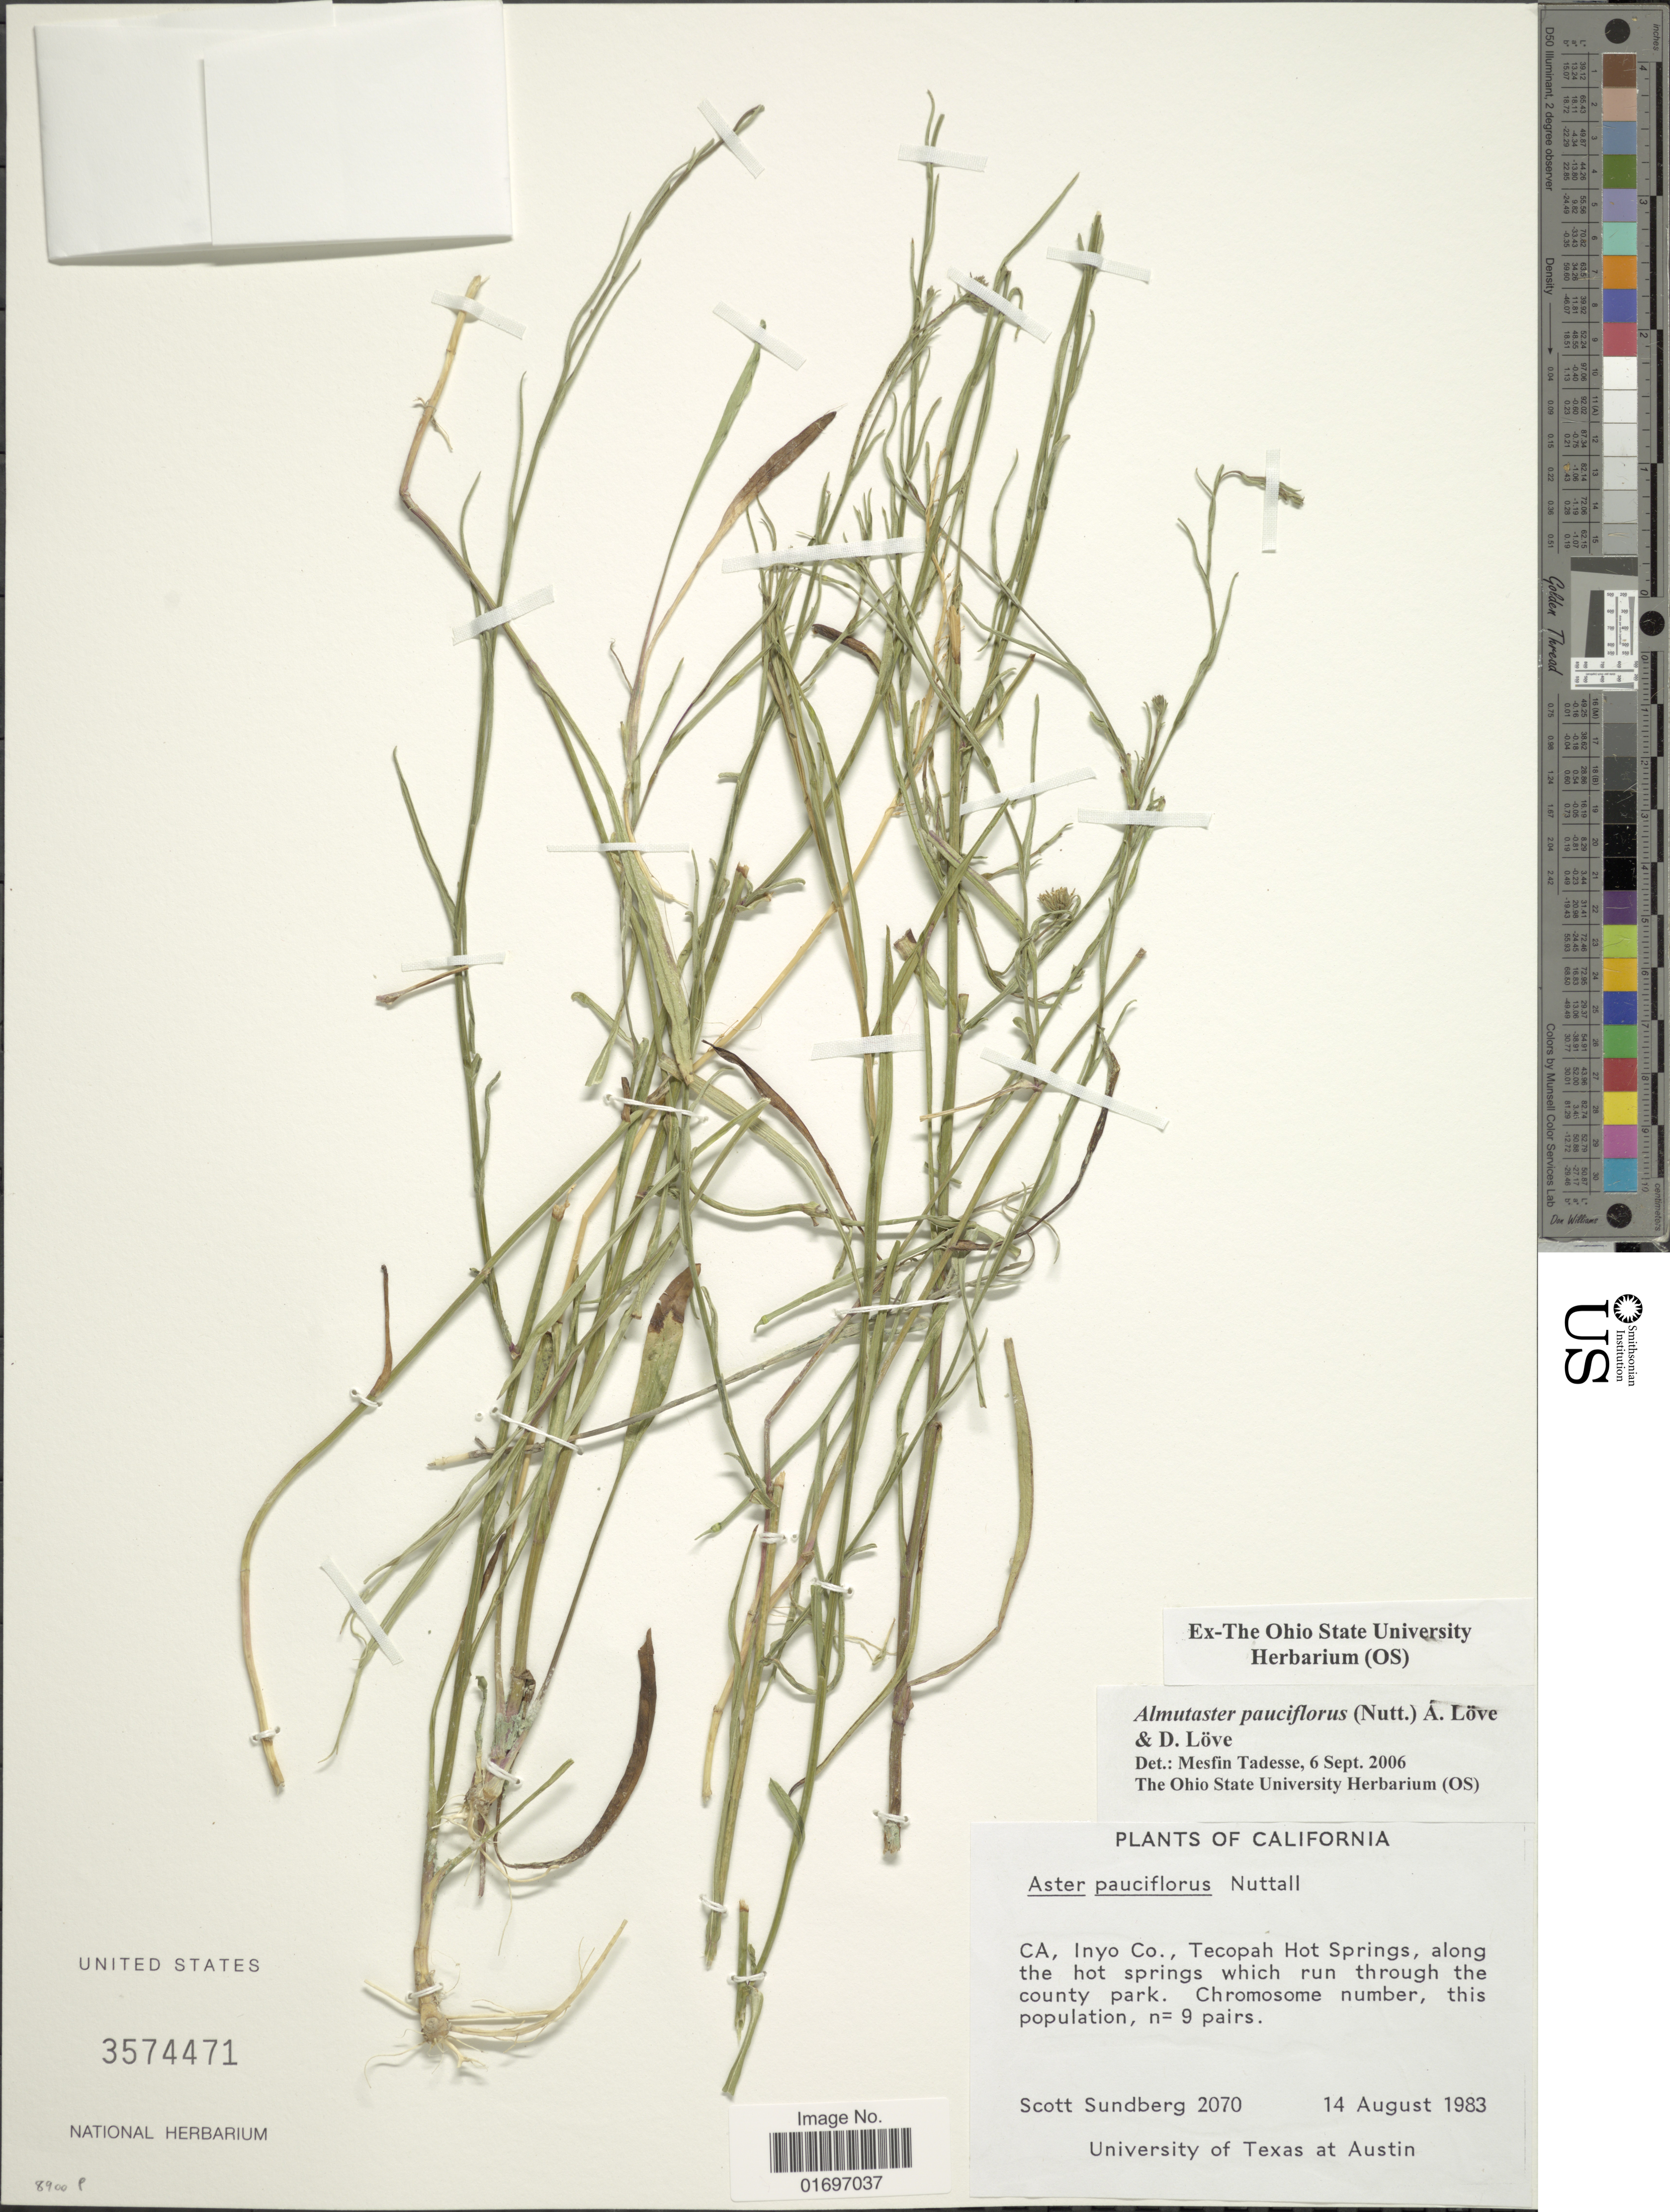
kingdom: Plantae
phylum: Tracheophyta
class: Magnoliopsida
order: Asterales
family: Asteraceae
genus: Almutaster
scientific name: Almutaster pauciflorus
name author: (Nutt.) Á. Löve & D. Löve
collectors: S. Sundberg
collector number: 2070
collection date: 1983-08-14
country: United States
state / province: California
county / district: Inyo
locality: CA, Inyo Co., Tecopah Hot Springs, along the hot springs which run through the county park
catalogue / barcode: US 3574471